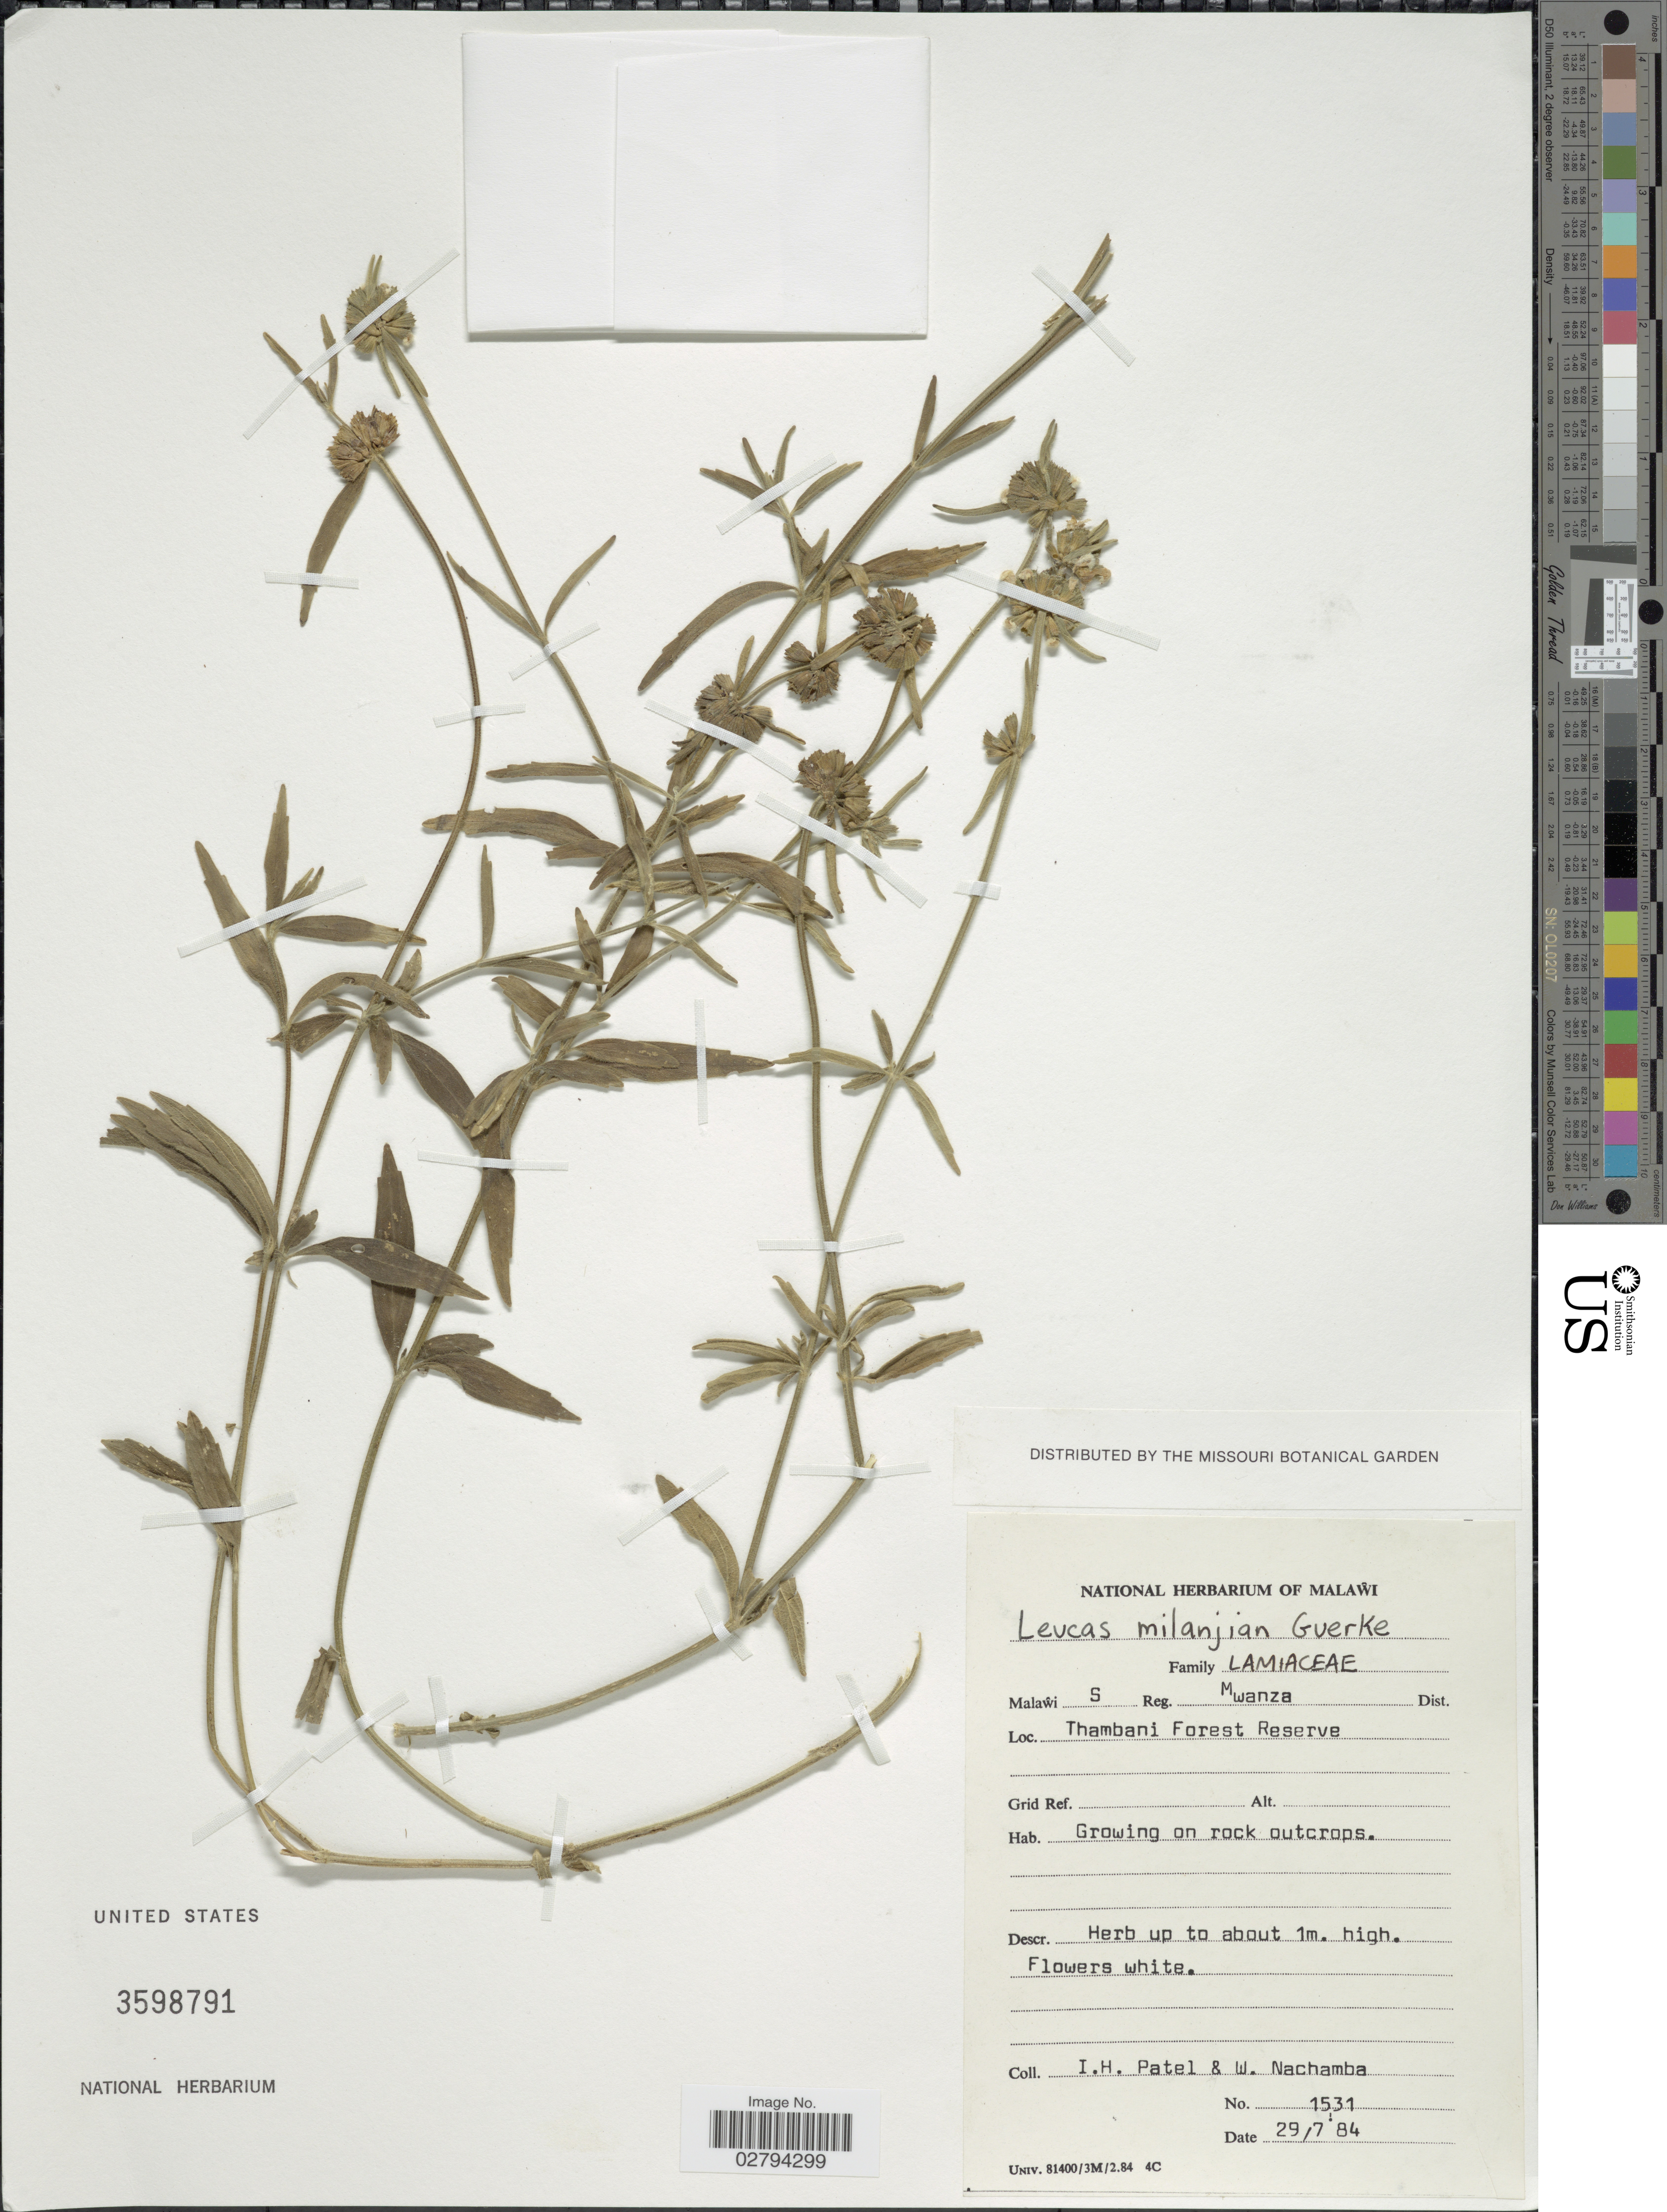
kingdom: Plantae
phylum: Tracheophyta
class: Magnoliopsida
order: Lamiales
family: Lamiaceae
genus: Leucas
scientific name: Leucas milanjiana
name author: Gürke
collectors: I. Patel & W. Nachamba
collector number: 1531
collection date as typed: Transcribed d/m/y: 29/7/84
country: Malawi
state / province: Southern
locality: S Reg. Mwanza Dist. Thambani Forest Reserve.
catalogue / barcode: US 3598791